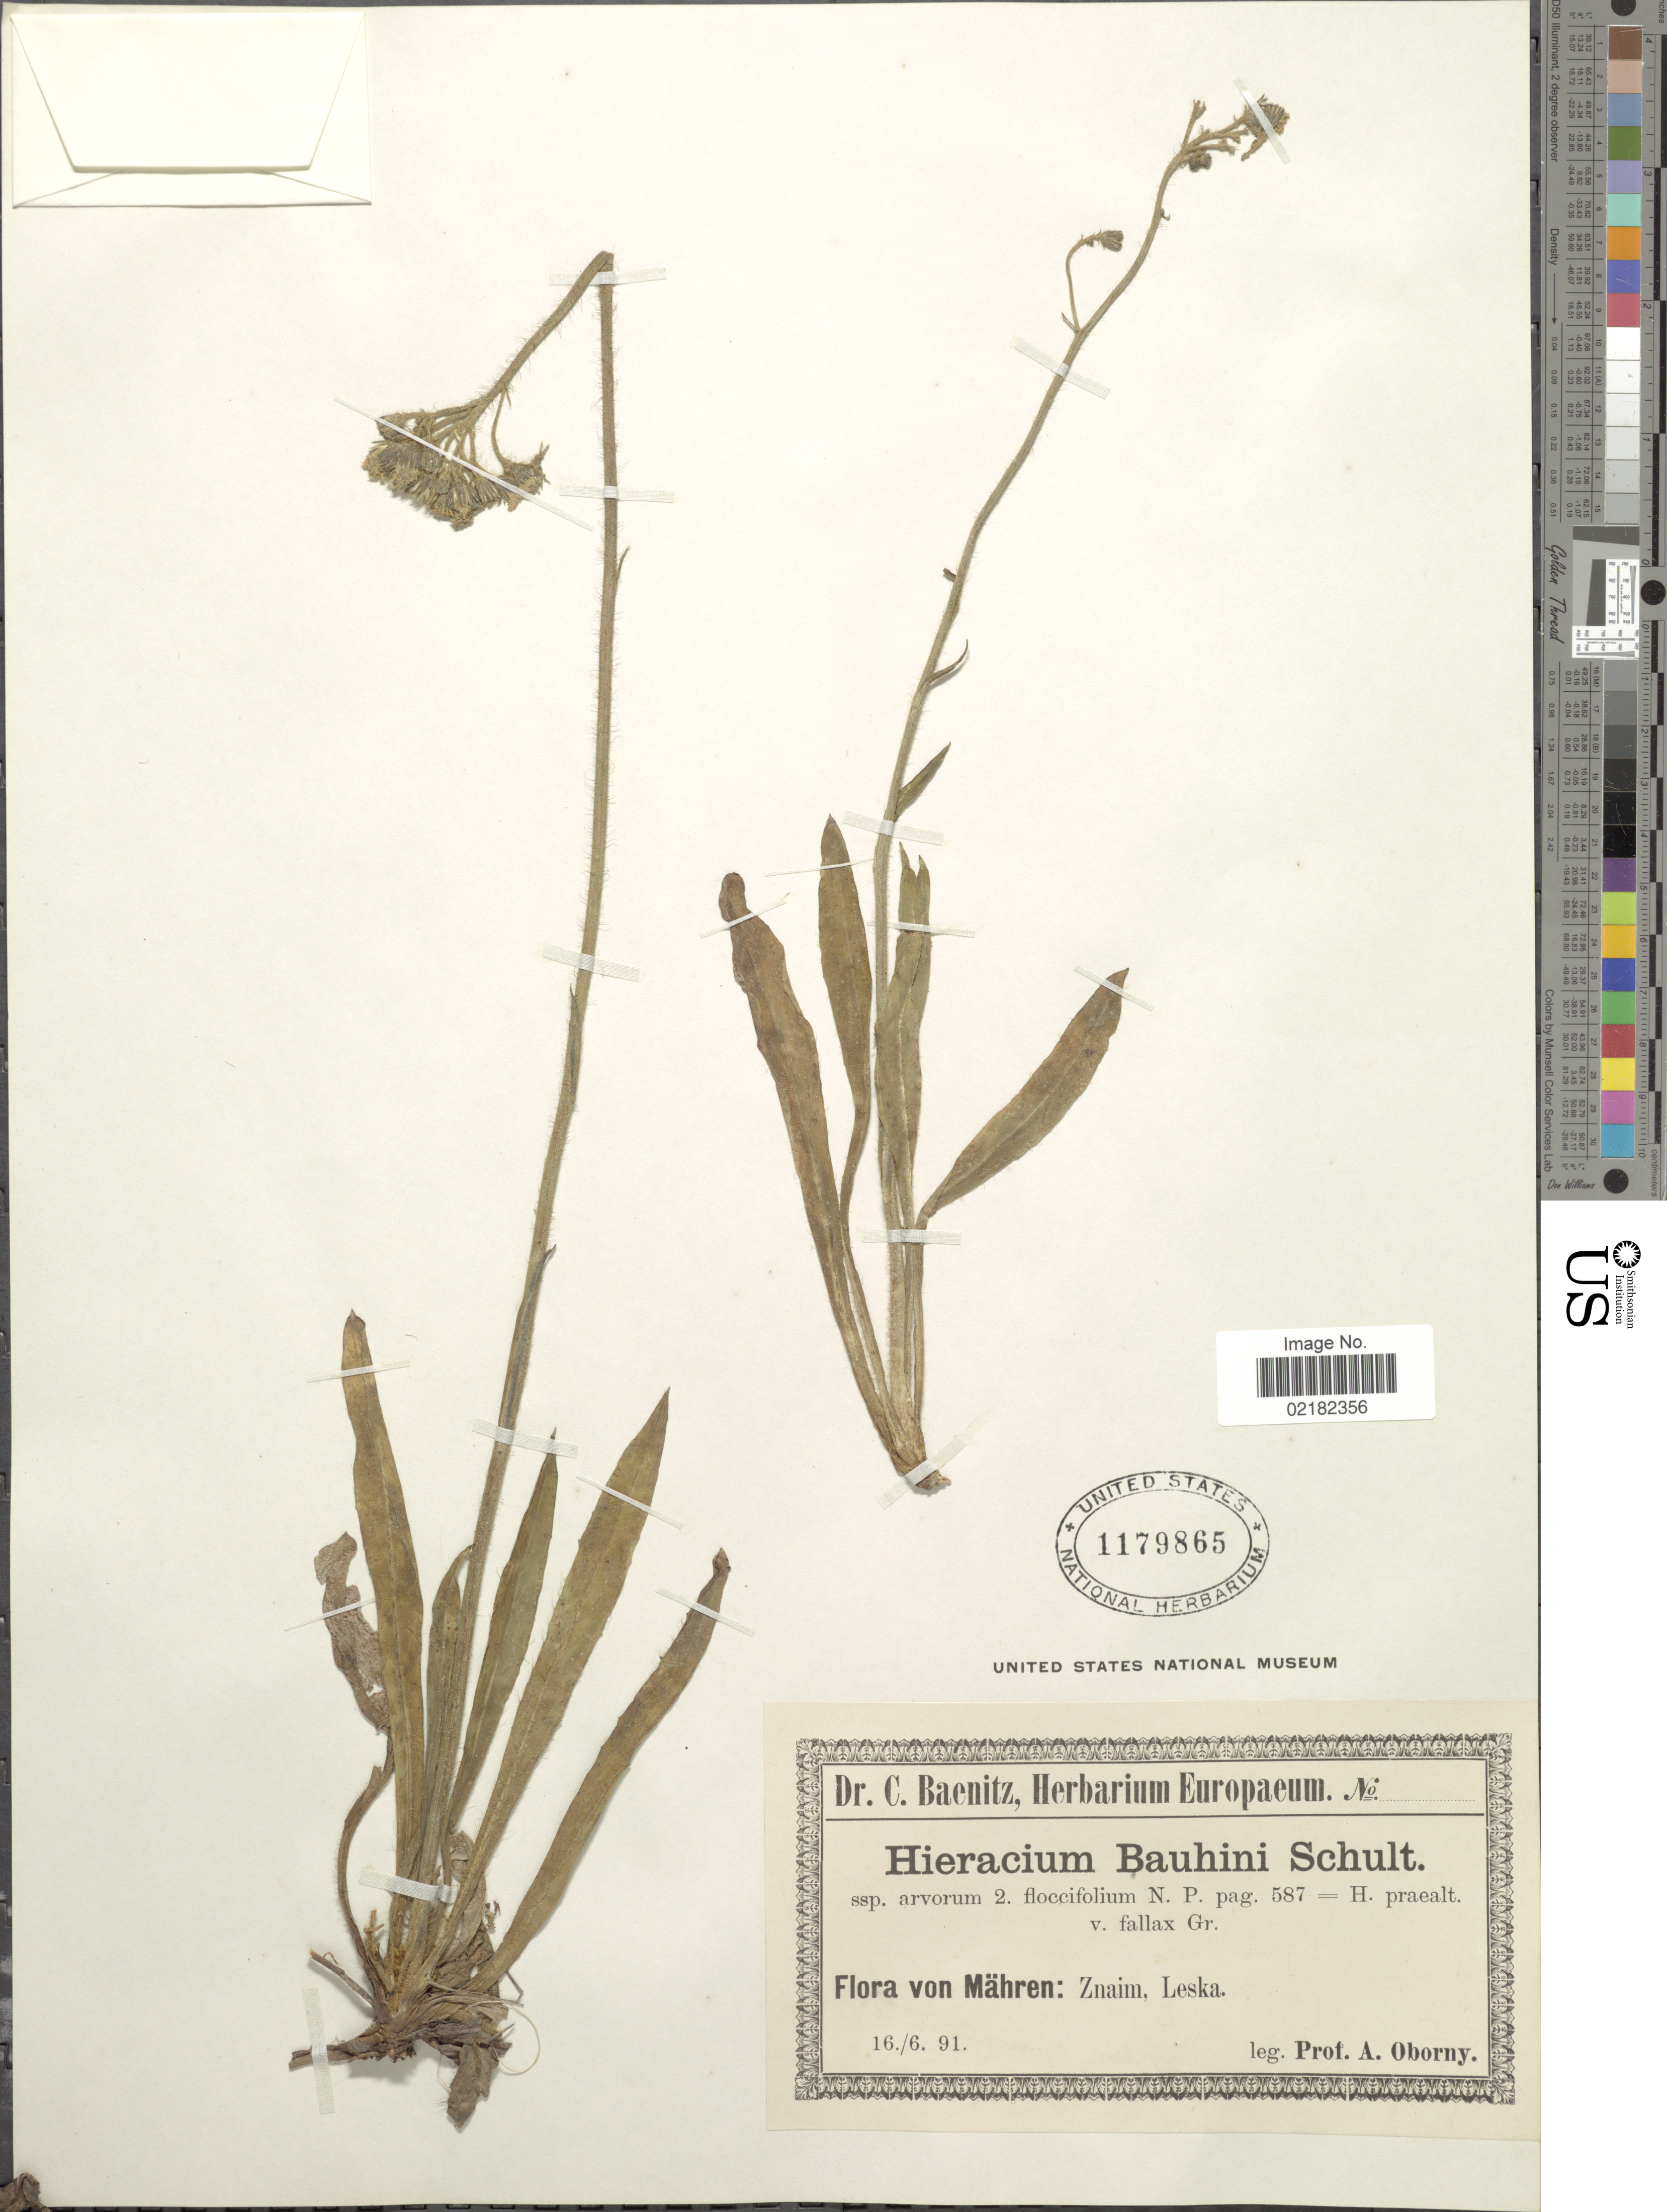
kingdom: Plantae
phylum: Tracheophyta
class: Magnoliopsida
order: Asterales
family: Asteraceae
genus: Hieracium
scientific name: Hieracium bauhini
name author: Schult.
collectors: A. Oborny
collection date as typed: Transcribed d/m/y: 16/6/91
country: Czechia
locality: Mähren: Znaim, Leska.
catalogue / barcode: US 1179865